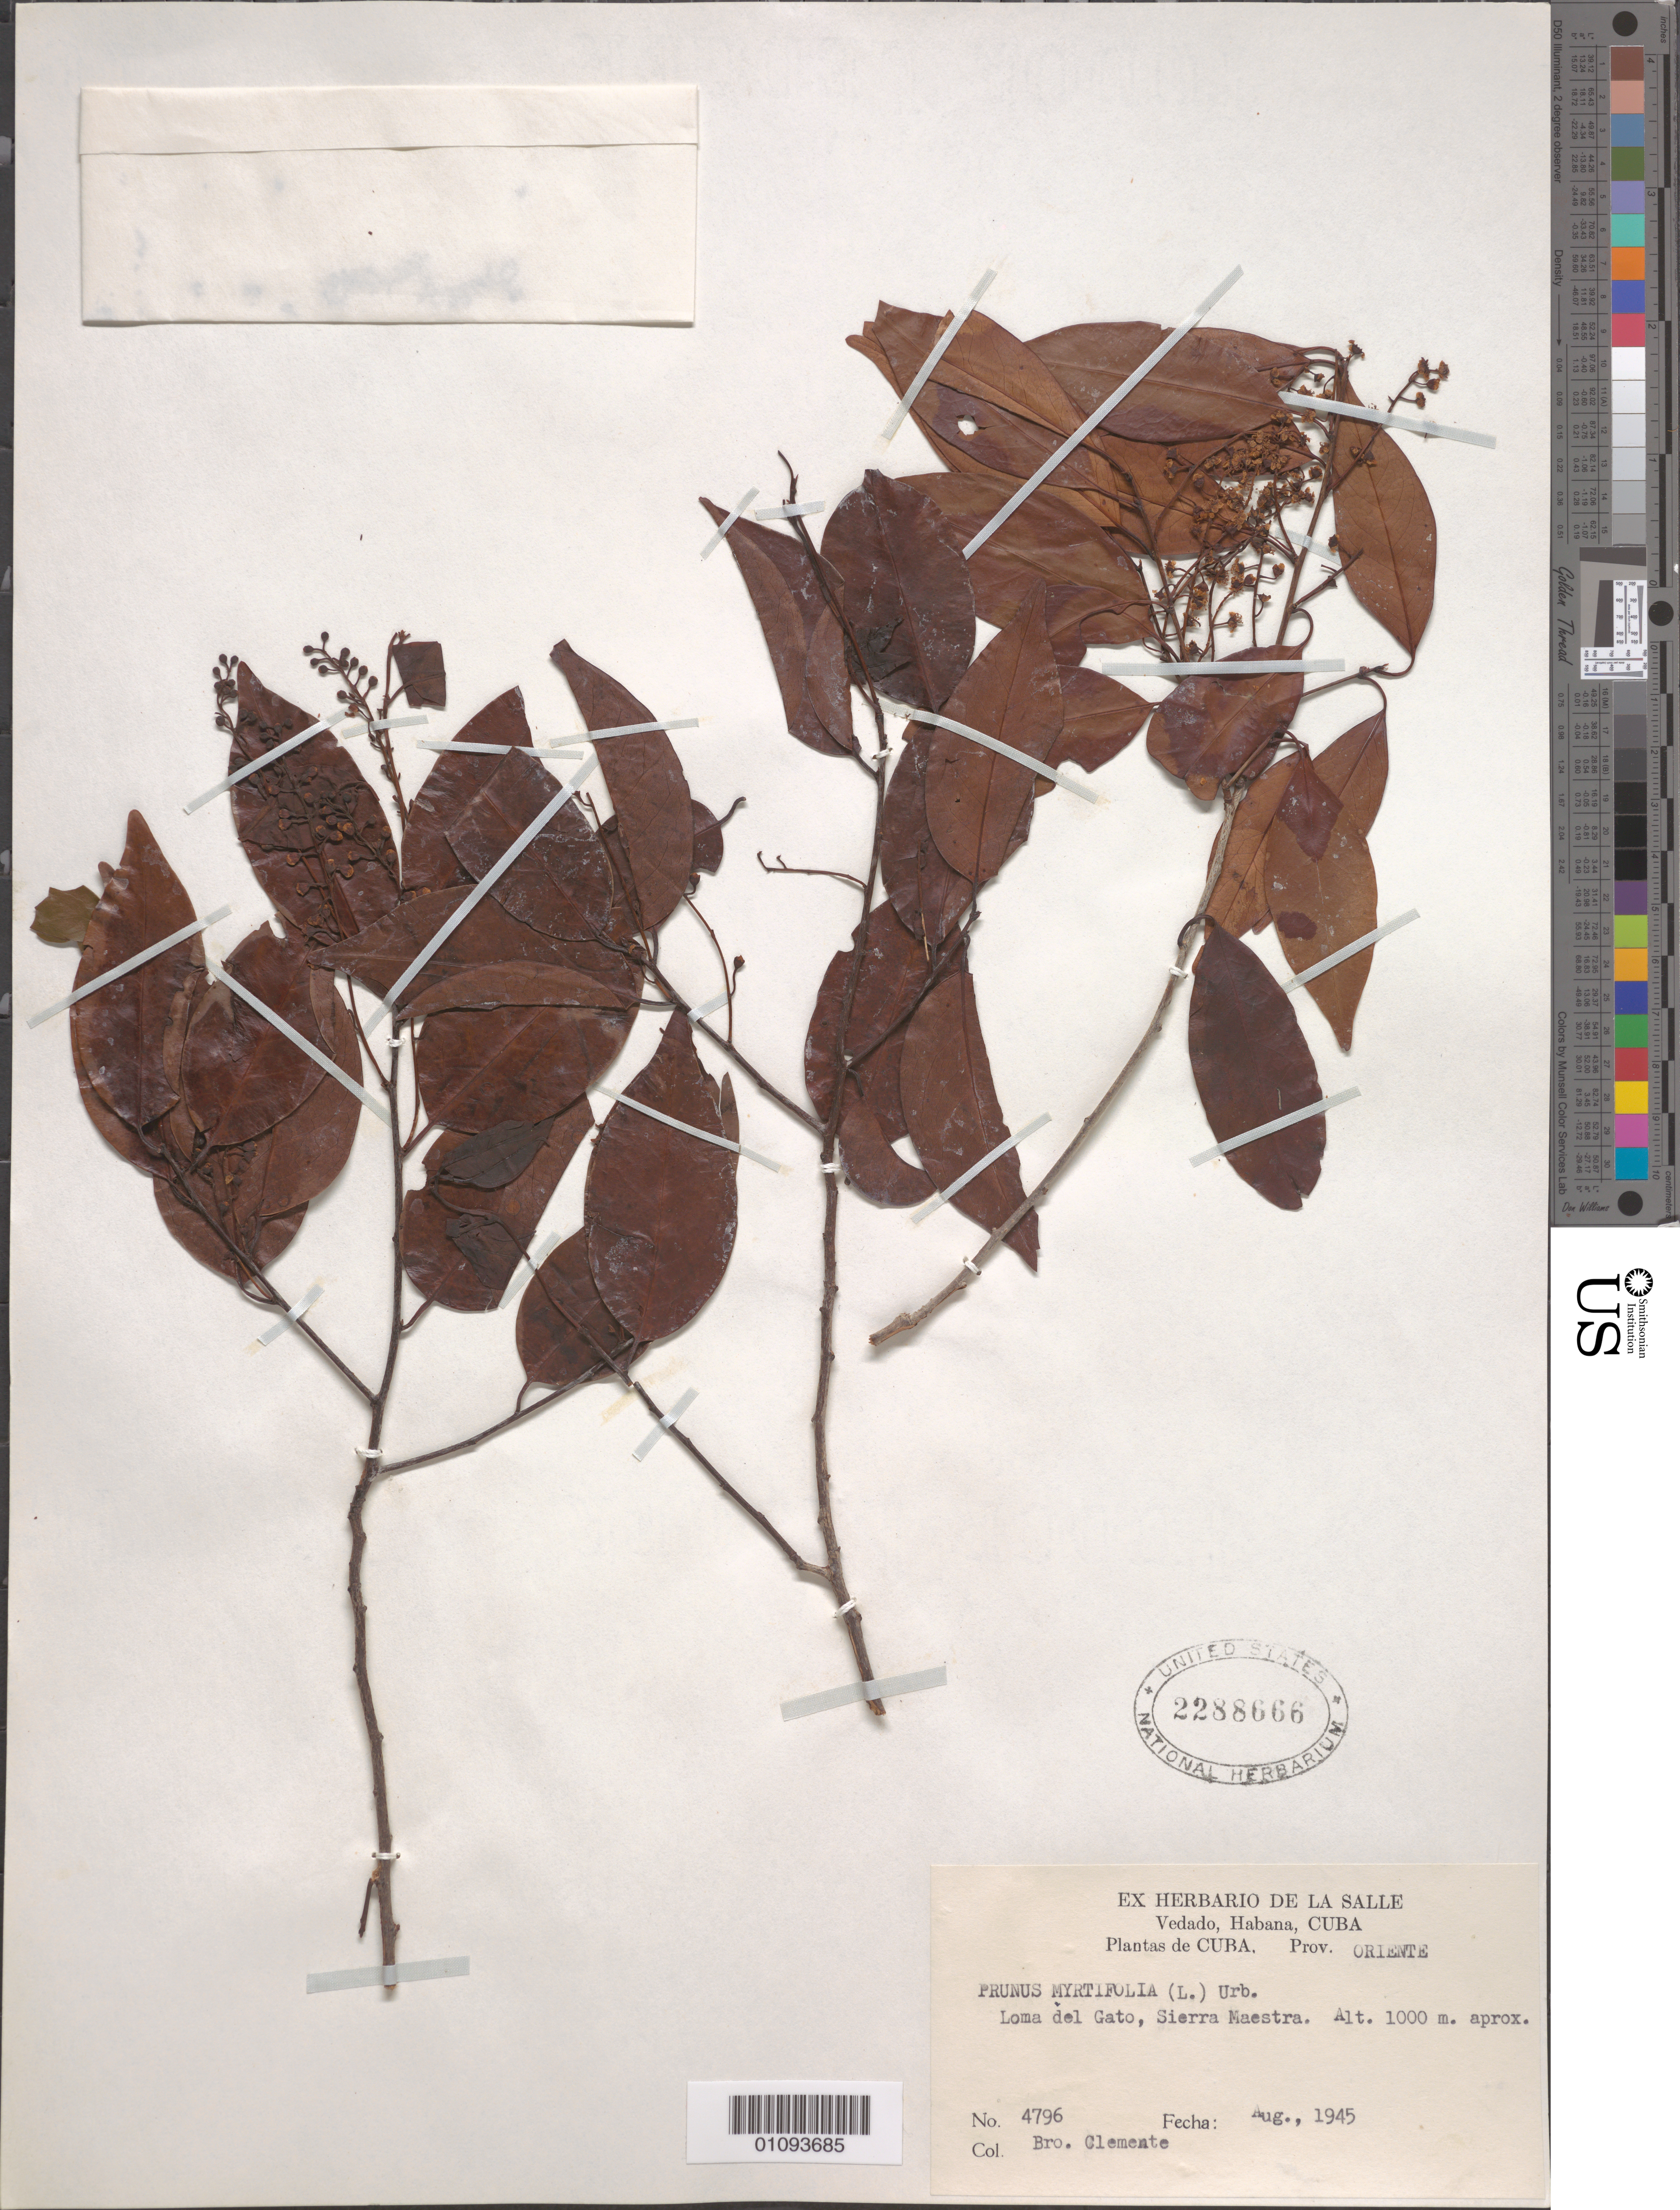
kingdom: Plantae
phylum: Tracheophyta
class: Magnoliopsida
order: Rosales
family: Rosaceae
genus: Prunus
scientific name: Prunus myrtifolia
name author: (L.) Urb.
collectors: Bro. Clemente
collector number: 4796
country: Cuba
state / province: Santiago de Cuba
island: Cuba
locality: Loma del Gato, Sierra Maestra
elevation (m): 1000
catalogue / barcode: US 2288666